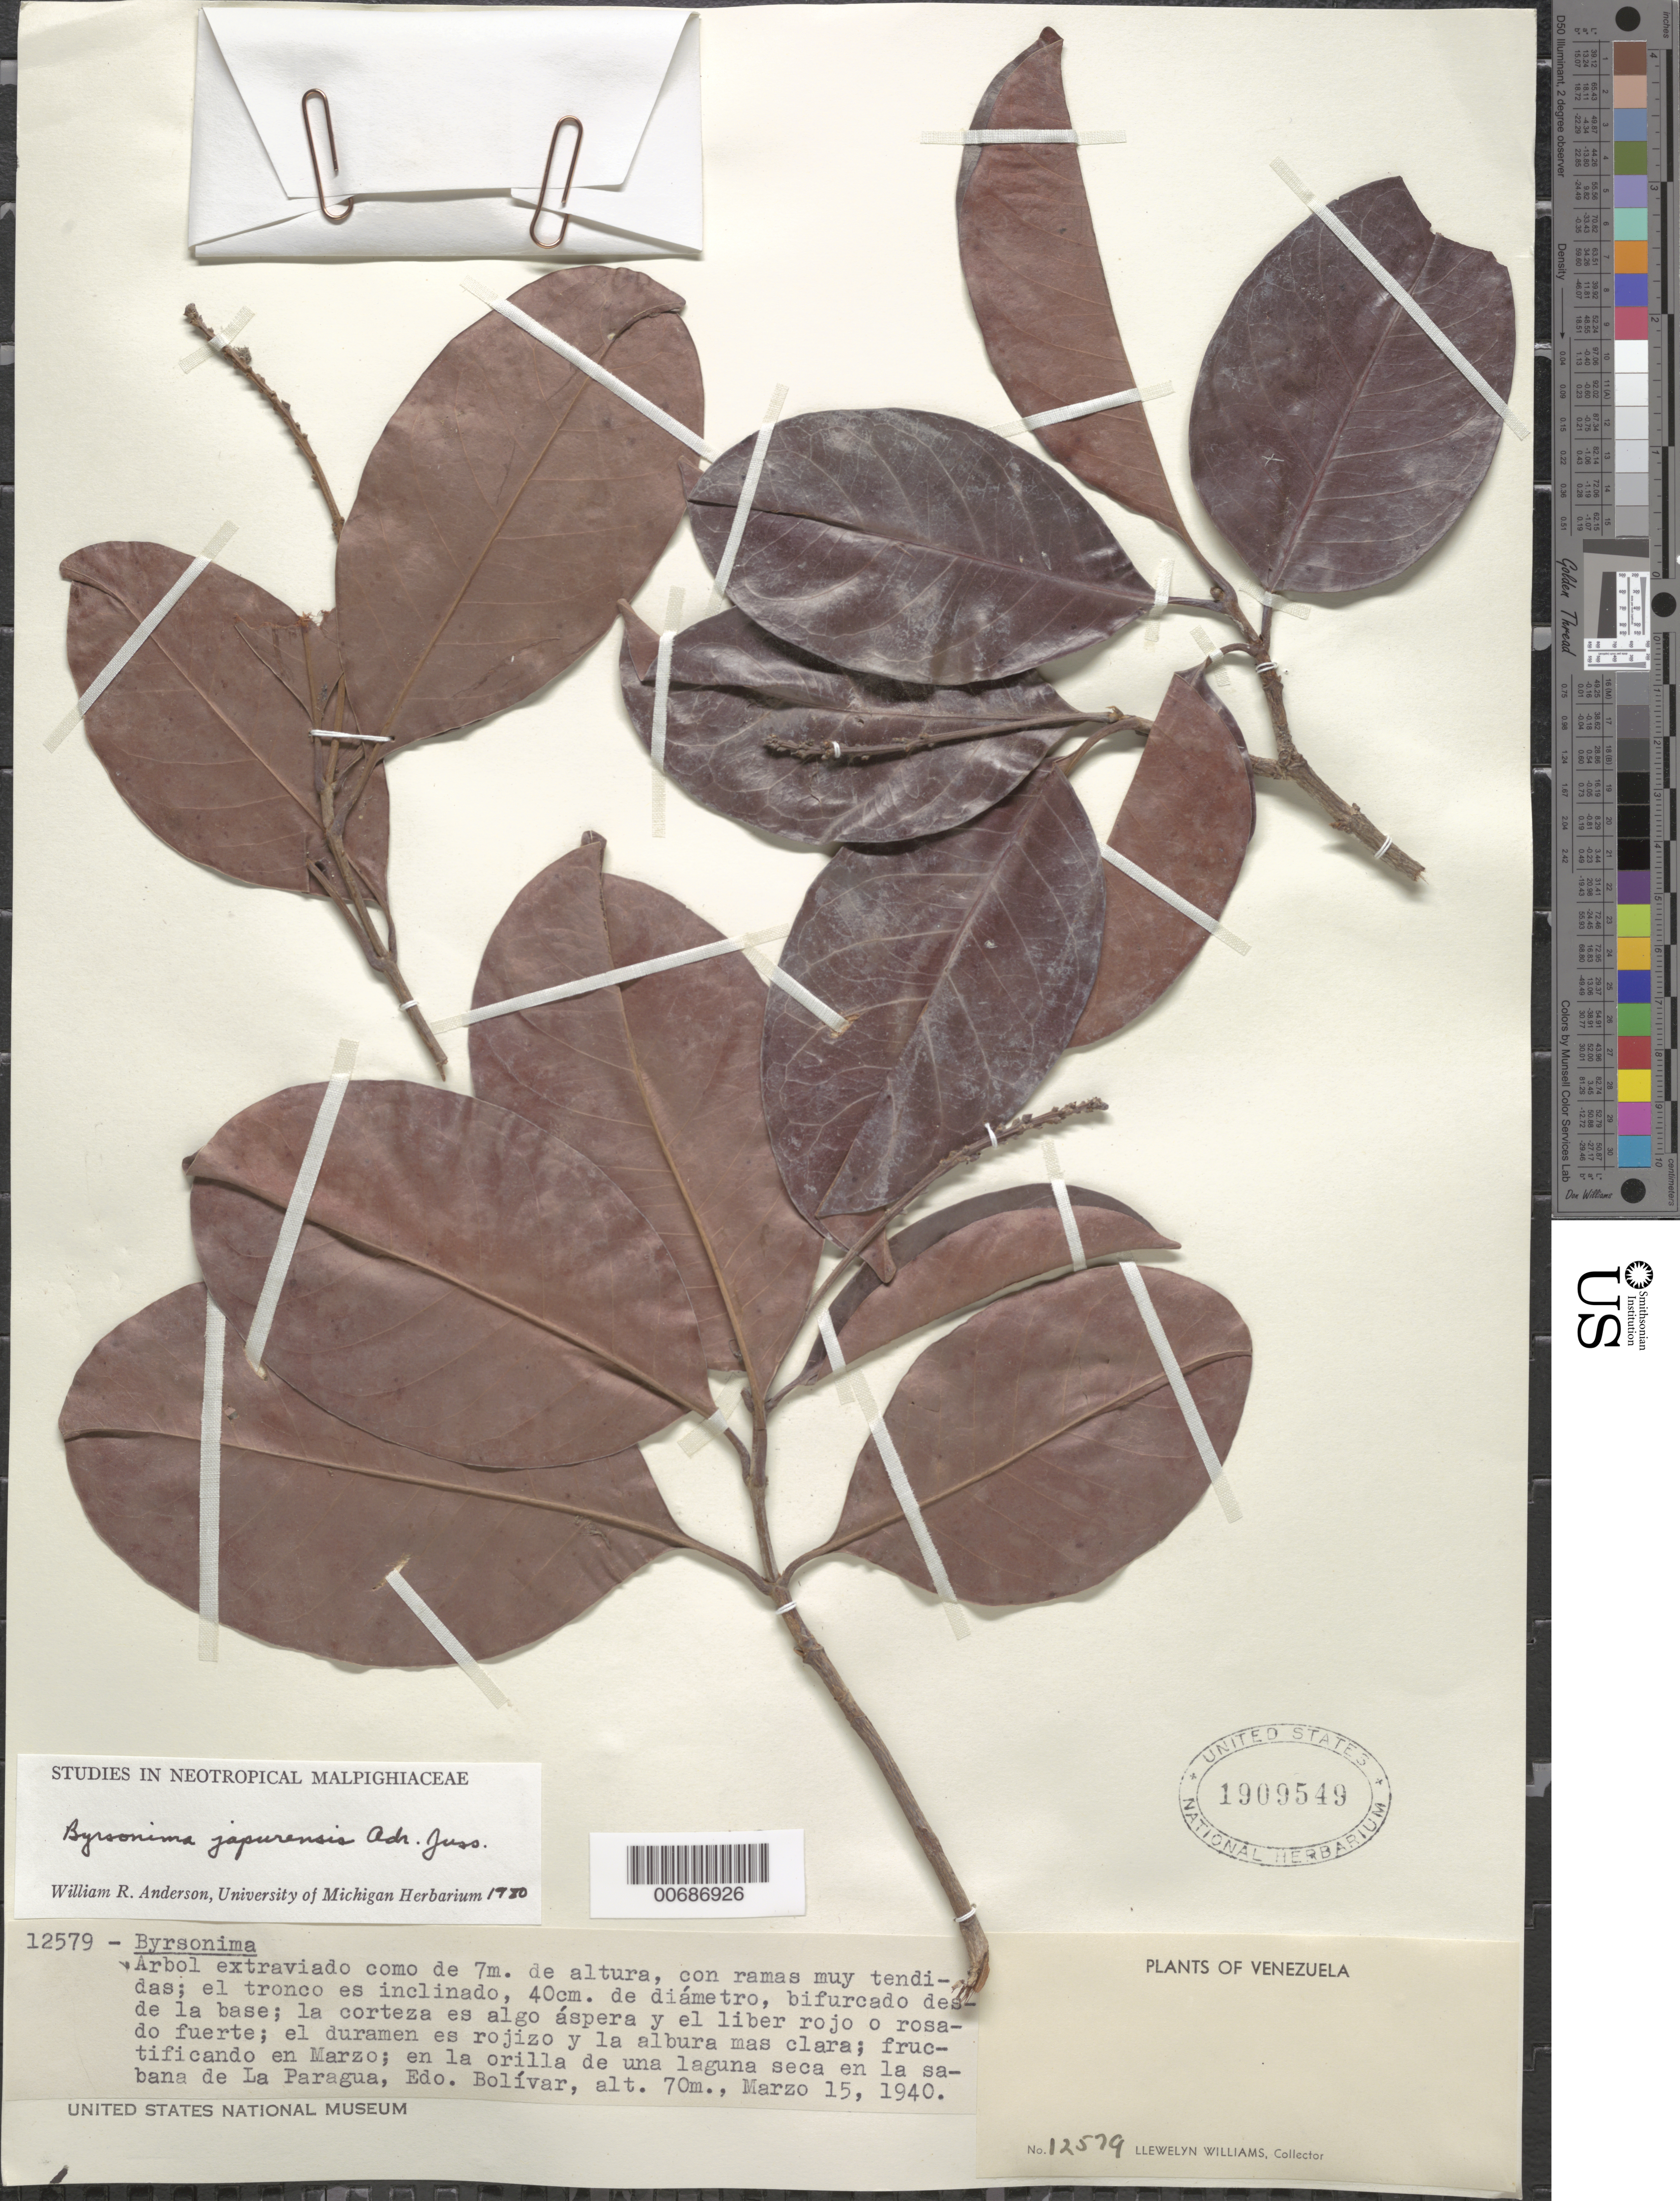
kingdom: Plantae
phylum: Tracheophyta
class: Magnoliopsida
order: Malpighiales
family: Malpighiaceae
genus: Byrsonima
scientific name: Byrsonima japurensis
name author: A. Juss.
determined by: Anderson, W. R., (MICH), University of Michigan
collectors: Ll. Williams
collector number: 12579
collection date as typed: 15-Mar-40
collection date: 1940-03-15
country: Venezuela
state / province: Bolívar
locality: La Paragua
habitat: Orilla de una laguna seca en la sabana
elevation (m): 70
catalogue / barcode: US 1909549